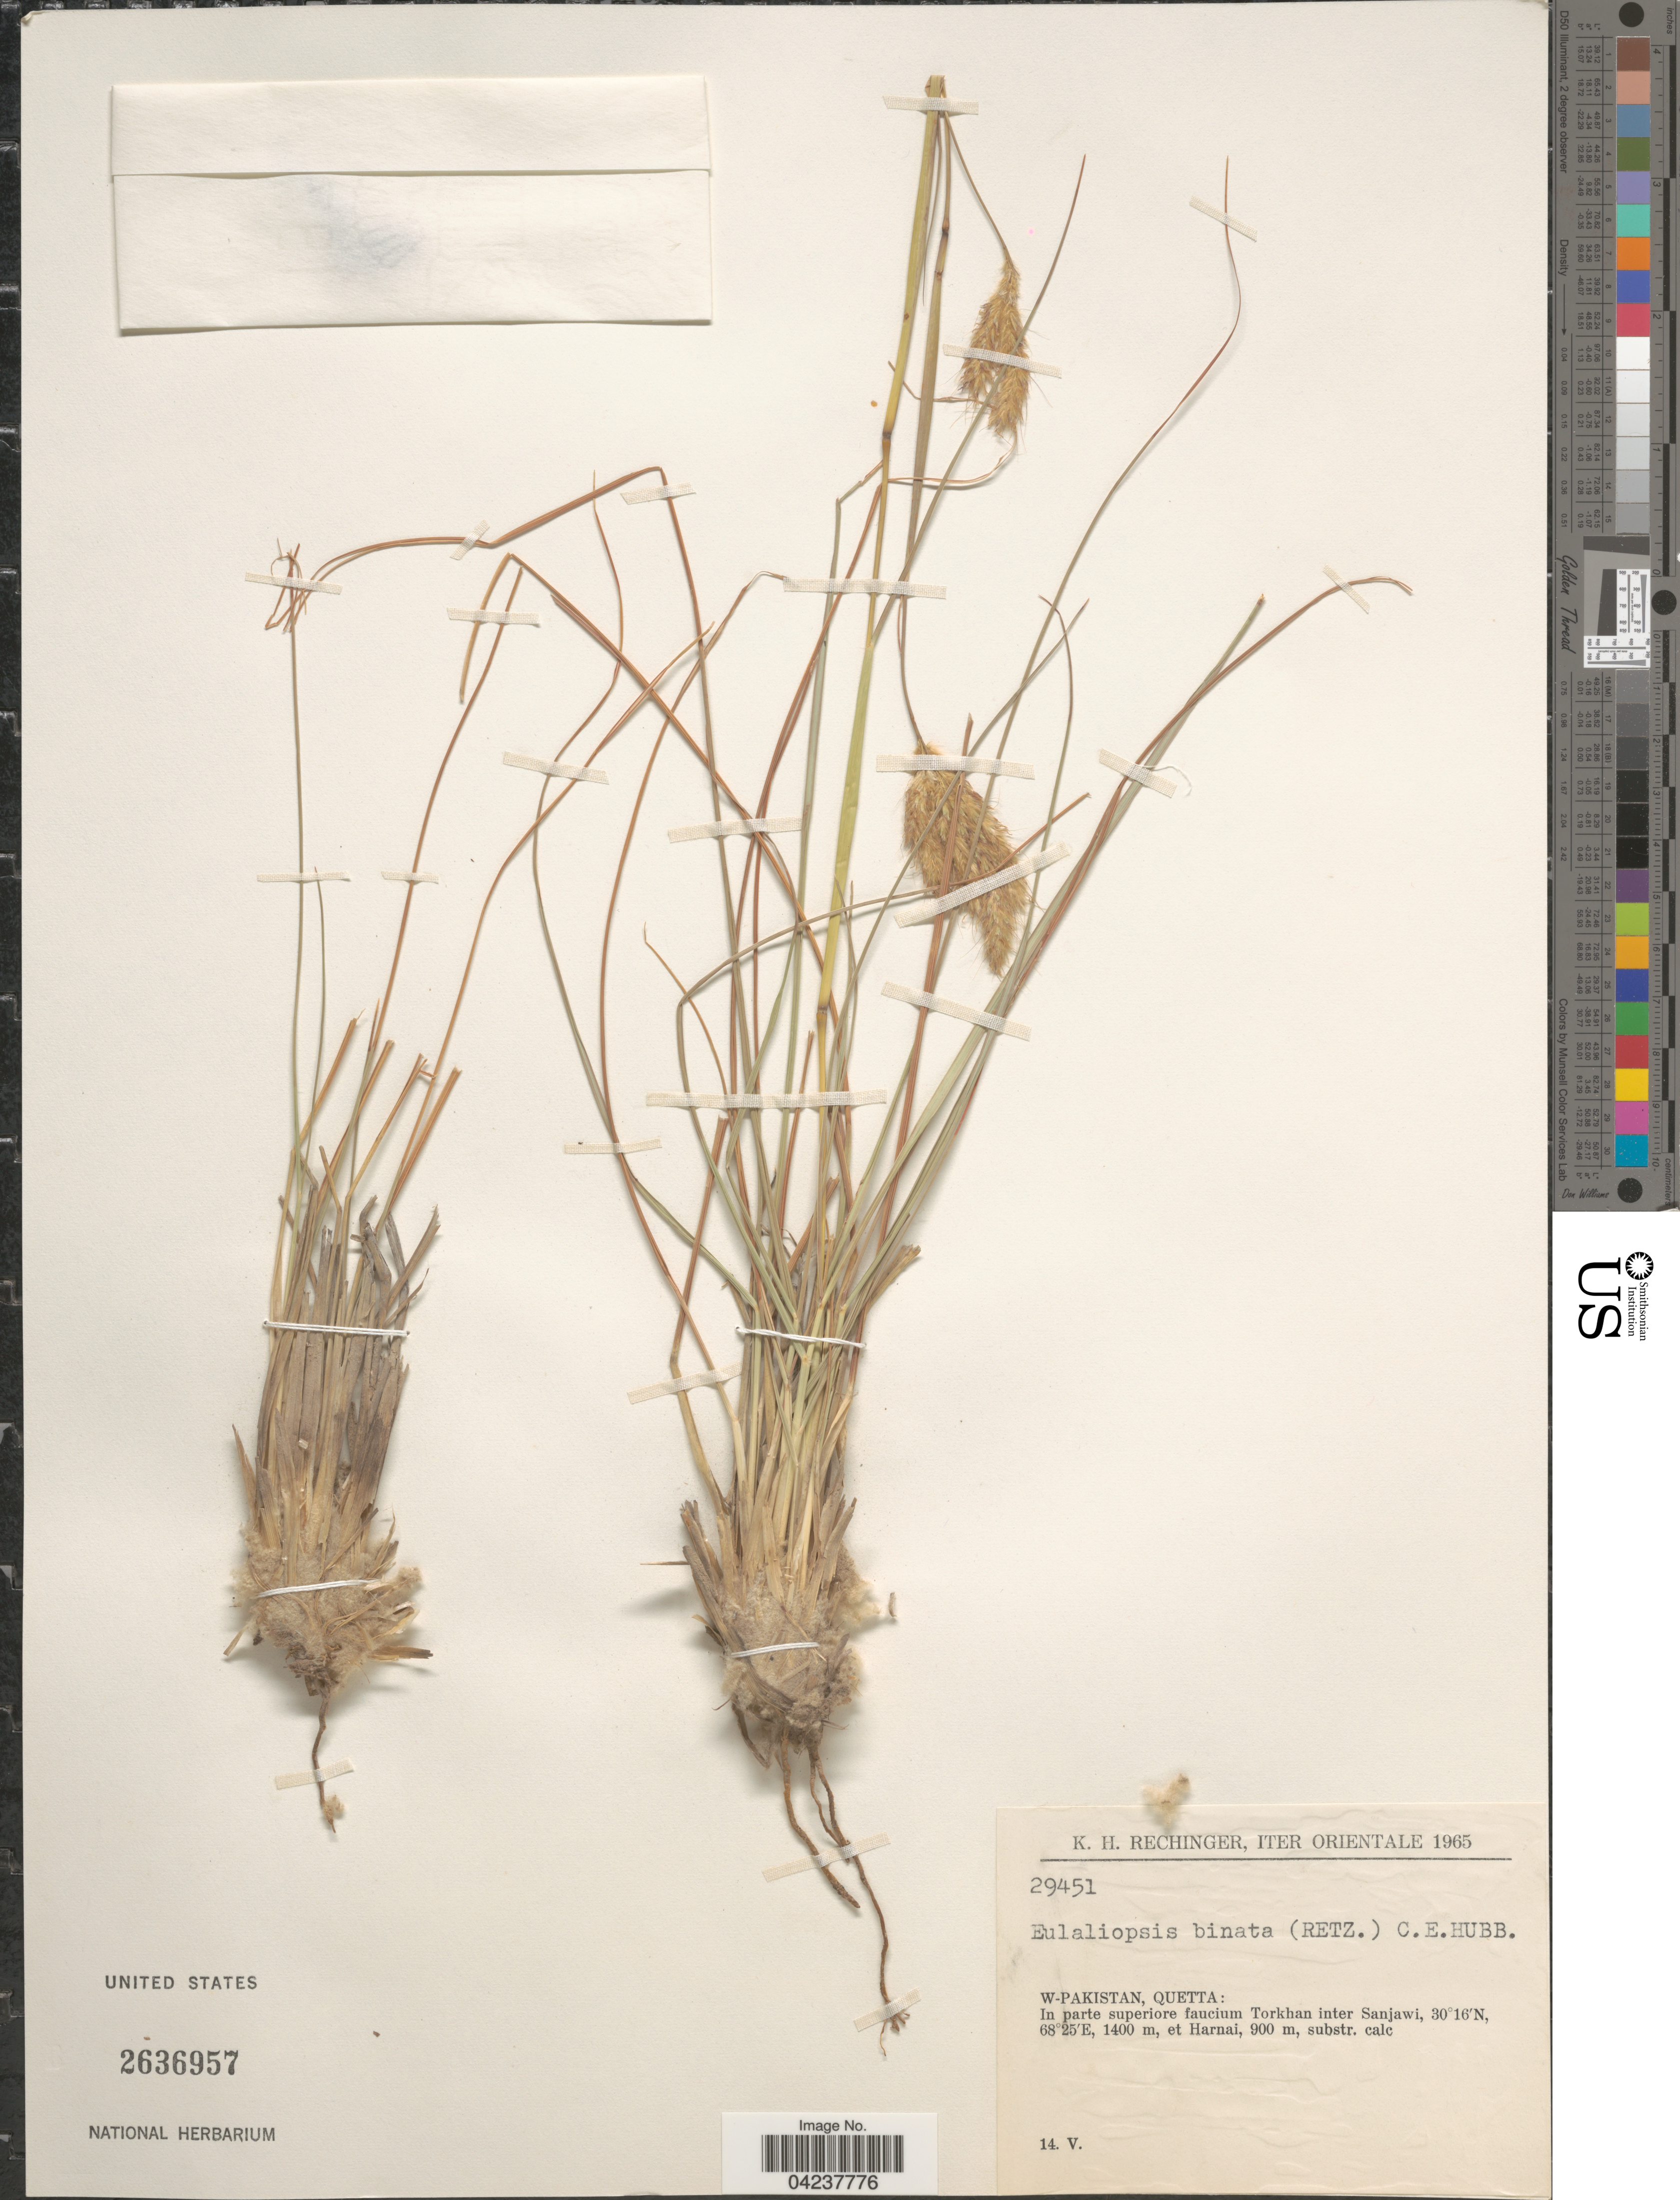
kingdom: Plantae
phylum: Tracheophyta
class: Liliopsida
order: Poales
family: Poaceae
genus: Eulaliopsis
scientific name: Eulaliopsis binata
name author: (Retz.) C. E. Hubb.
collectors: K. H. Rechinger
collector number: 29451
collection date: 1965-05-14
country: Pakistan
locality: Iter Orientale 1965. W-Pakistan, Quetta: In parte superiore faucium Torkhan inter Sanjawi et Harnai.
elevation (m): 900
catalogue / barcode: US 2636957